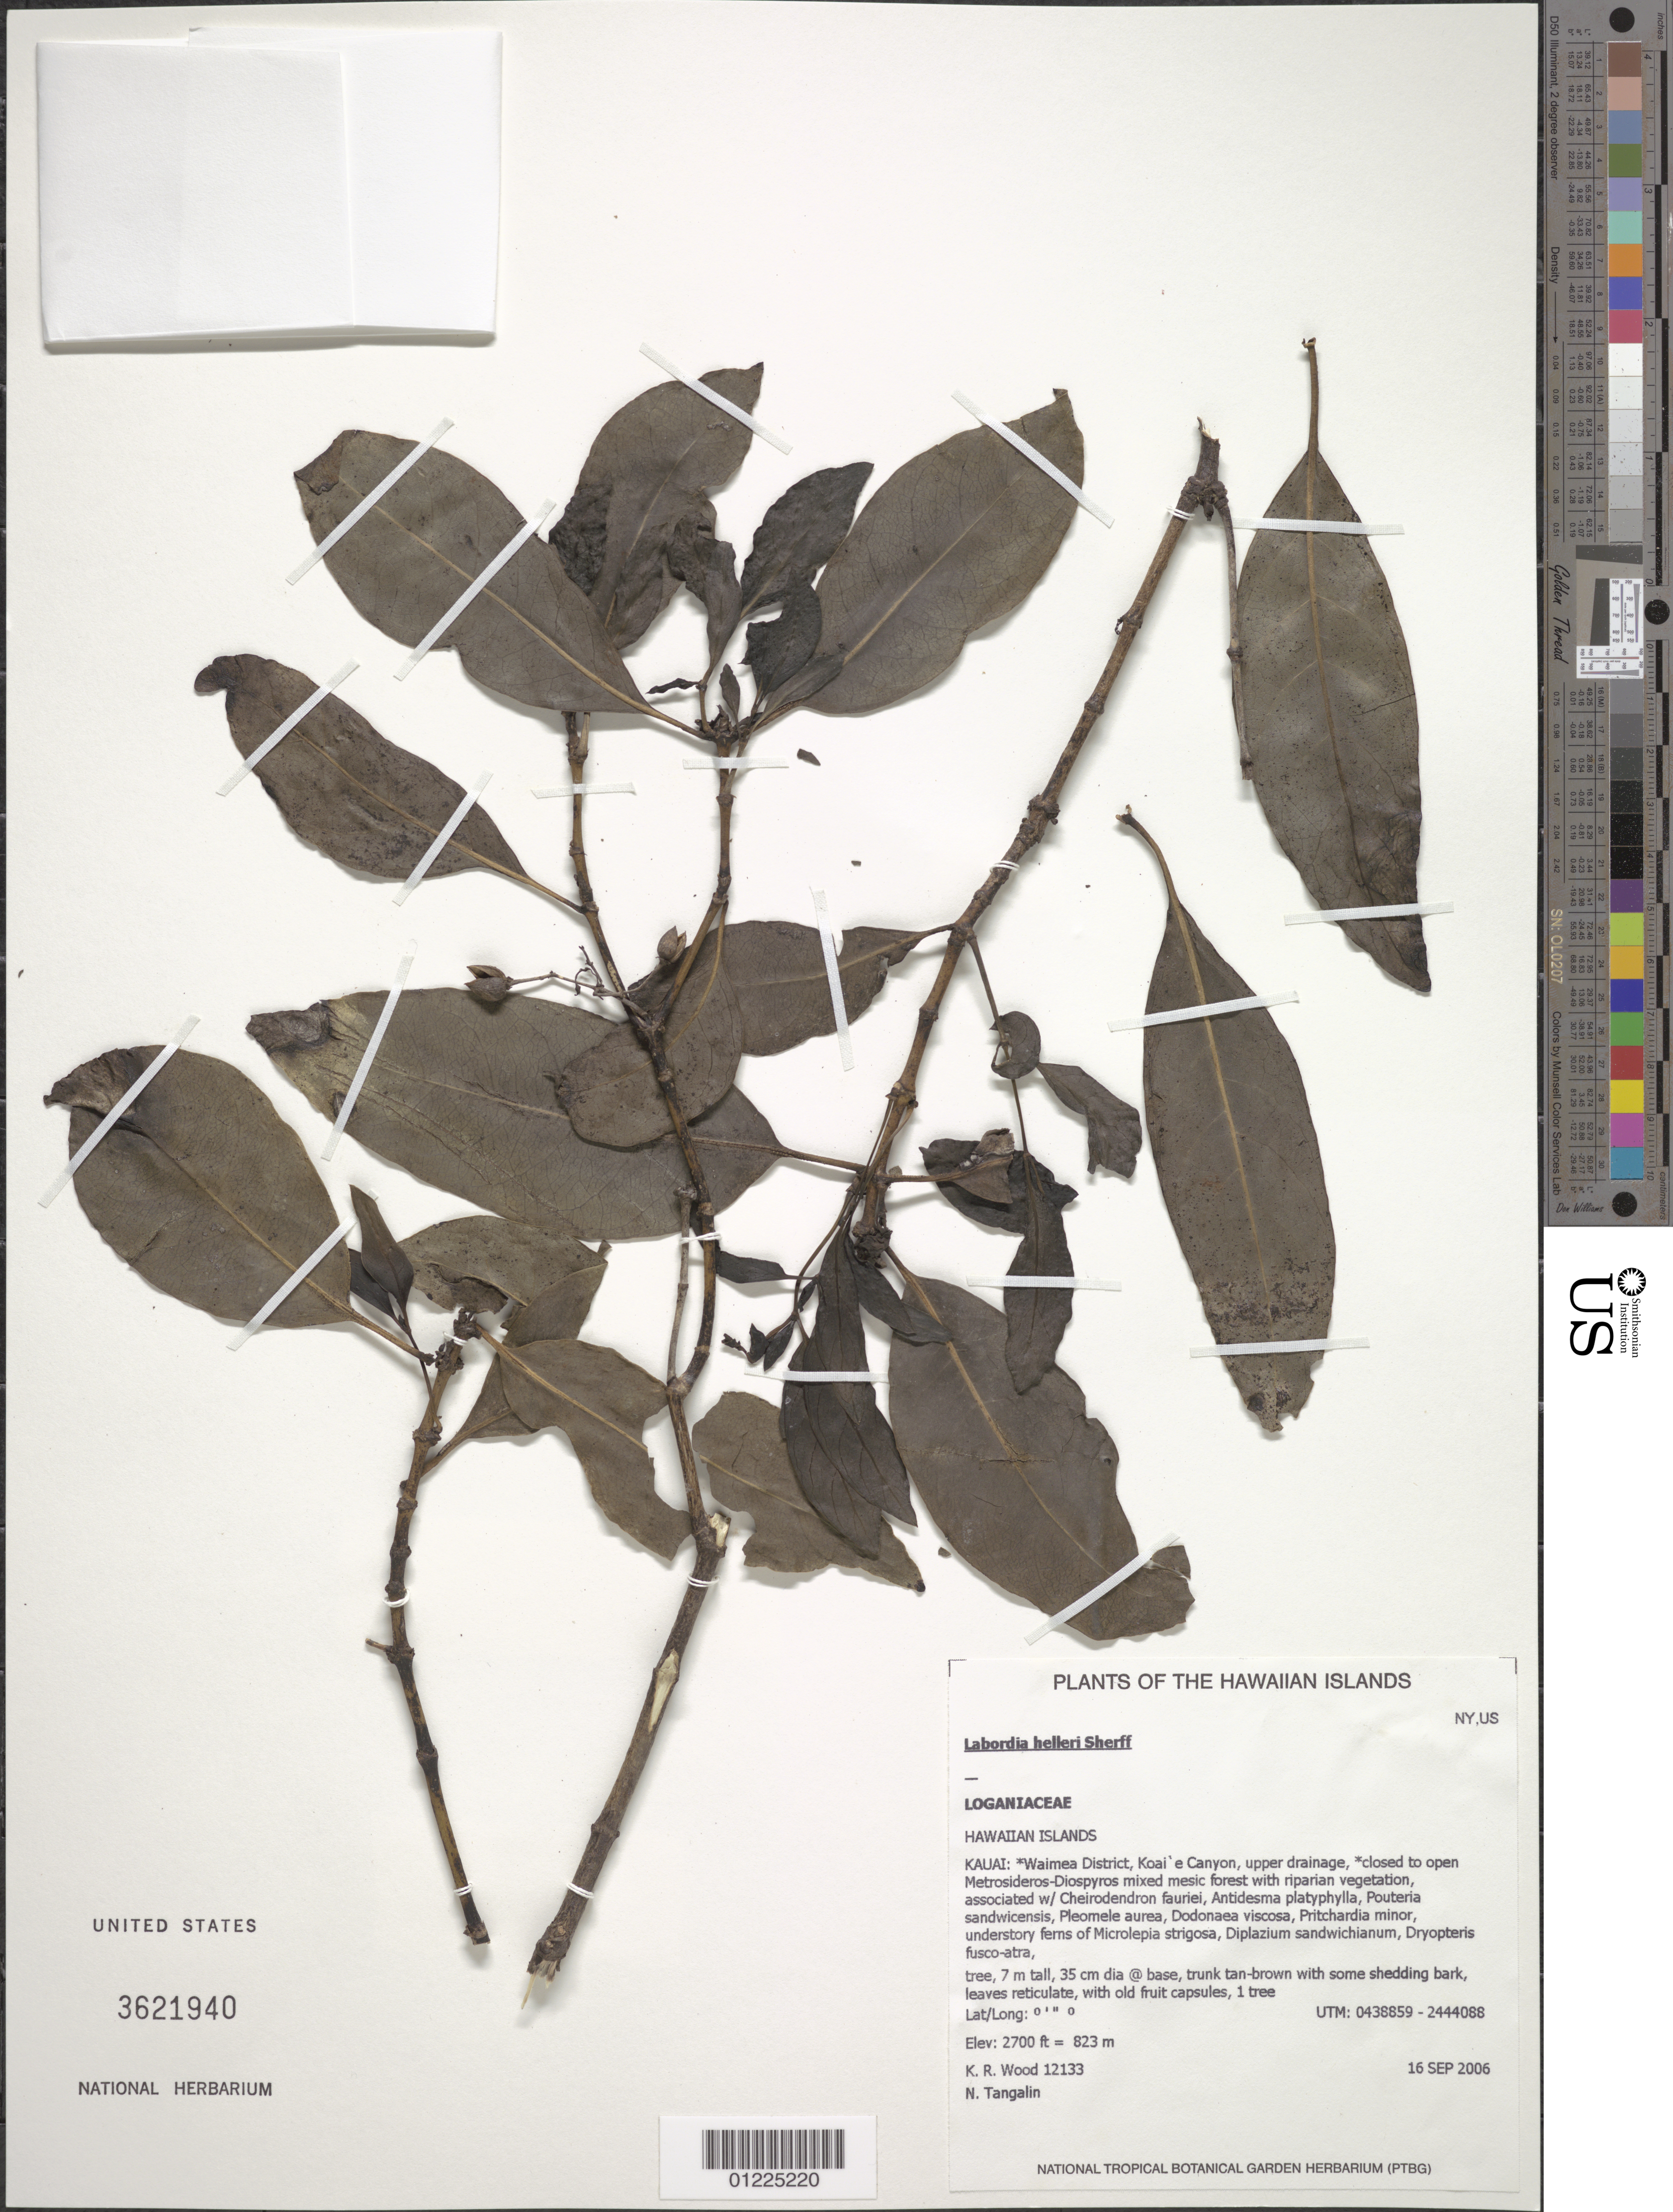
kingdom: Plantae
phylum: Tracheophyta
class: Magnoliopsida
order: Gentianales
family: Loganiaceae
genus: Geniostoma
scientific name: Geniostoma helleri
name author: (Sherff) Byng & Christenh.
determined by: Wagner, W. L., (BOT), Smithsonian Institution - National Museum of Natural History (UNITED STATES)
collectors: K. R. Wood & N. Tangalin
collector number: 12133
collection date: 2006-09-16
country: United States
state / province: Hawaii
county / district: Kauai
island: Kaua'i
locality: Waimea District, Koai'e Canyon.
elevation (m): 823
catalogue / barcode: US 3621940